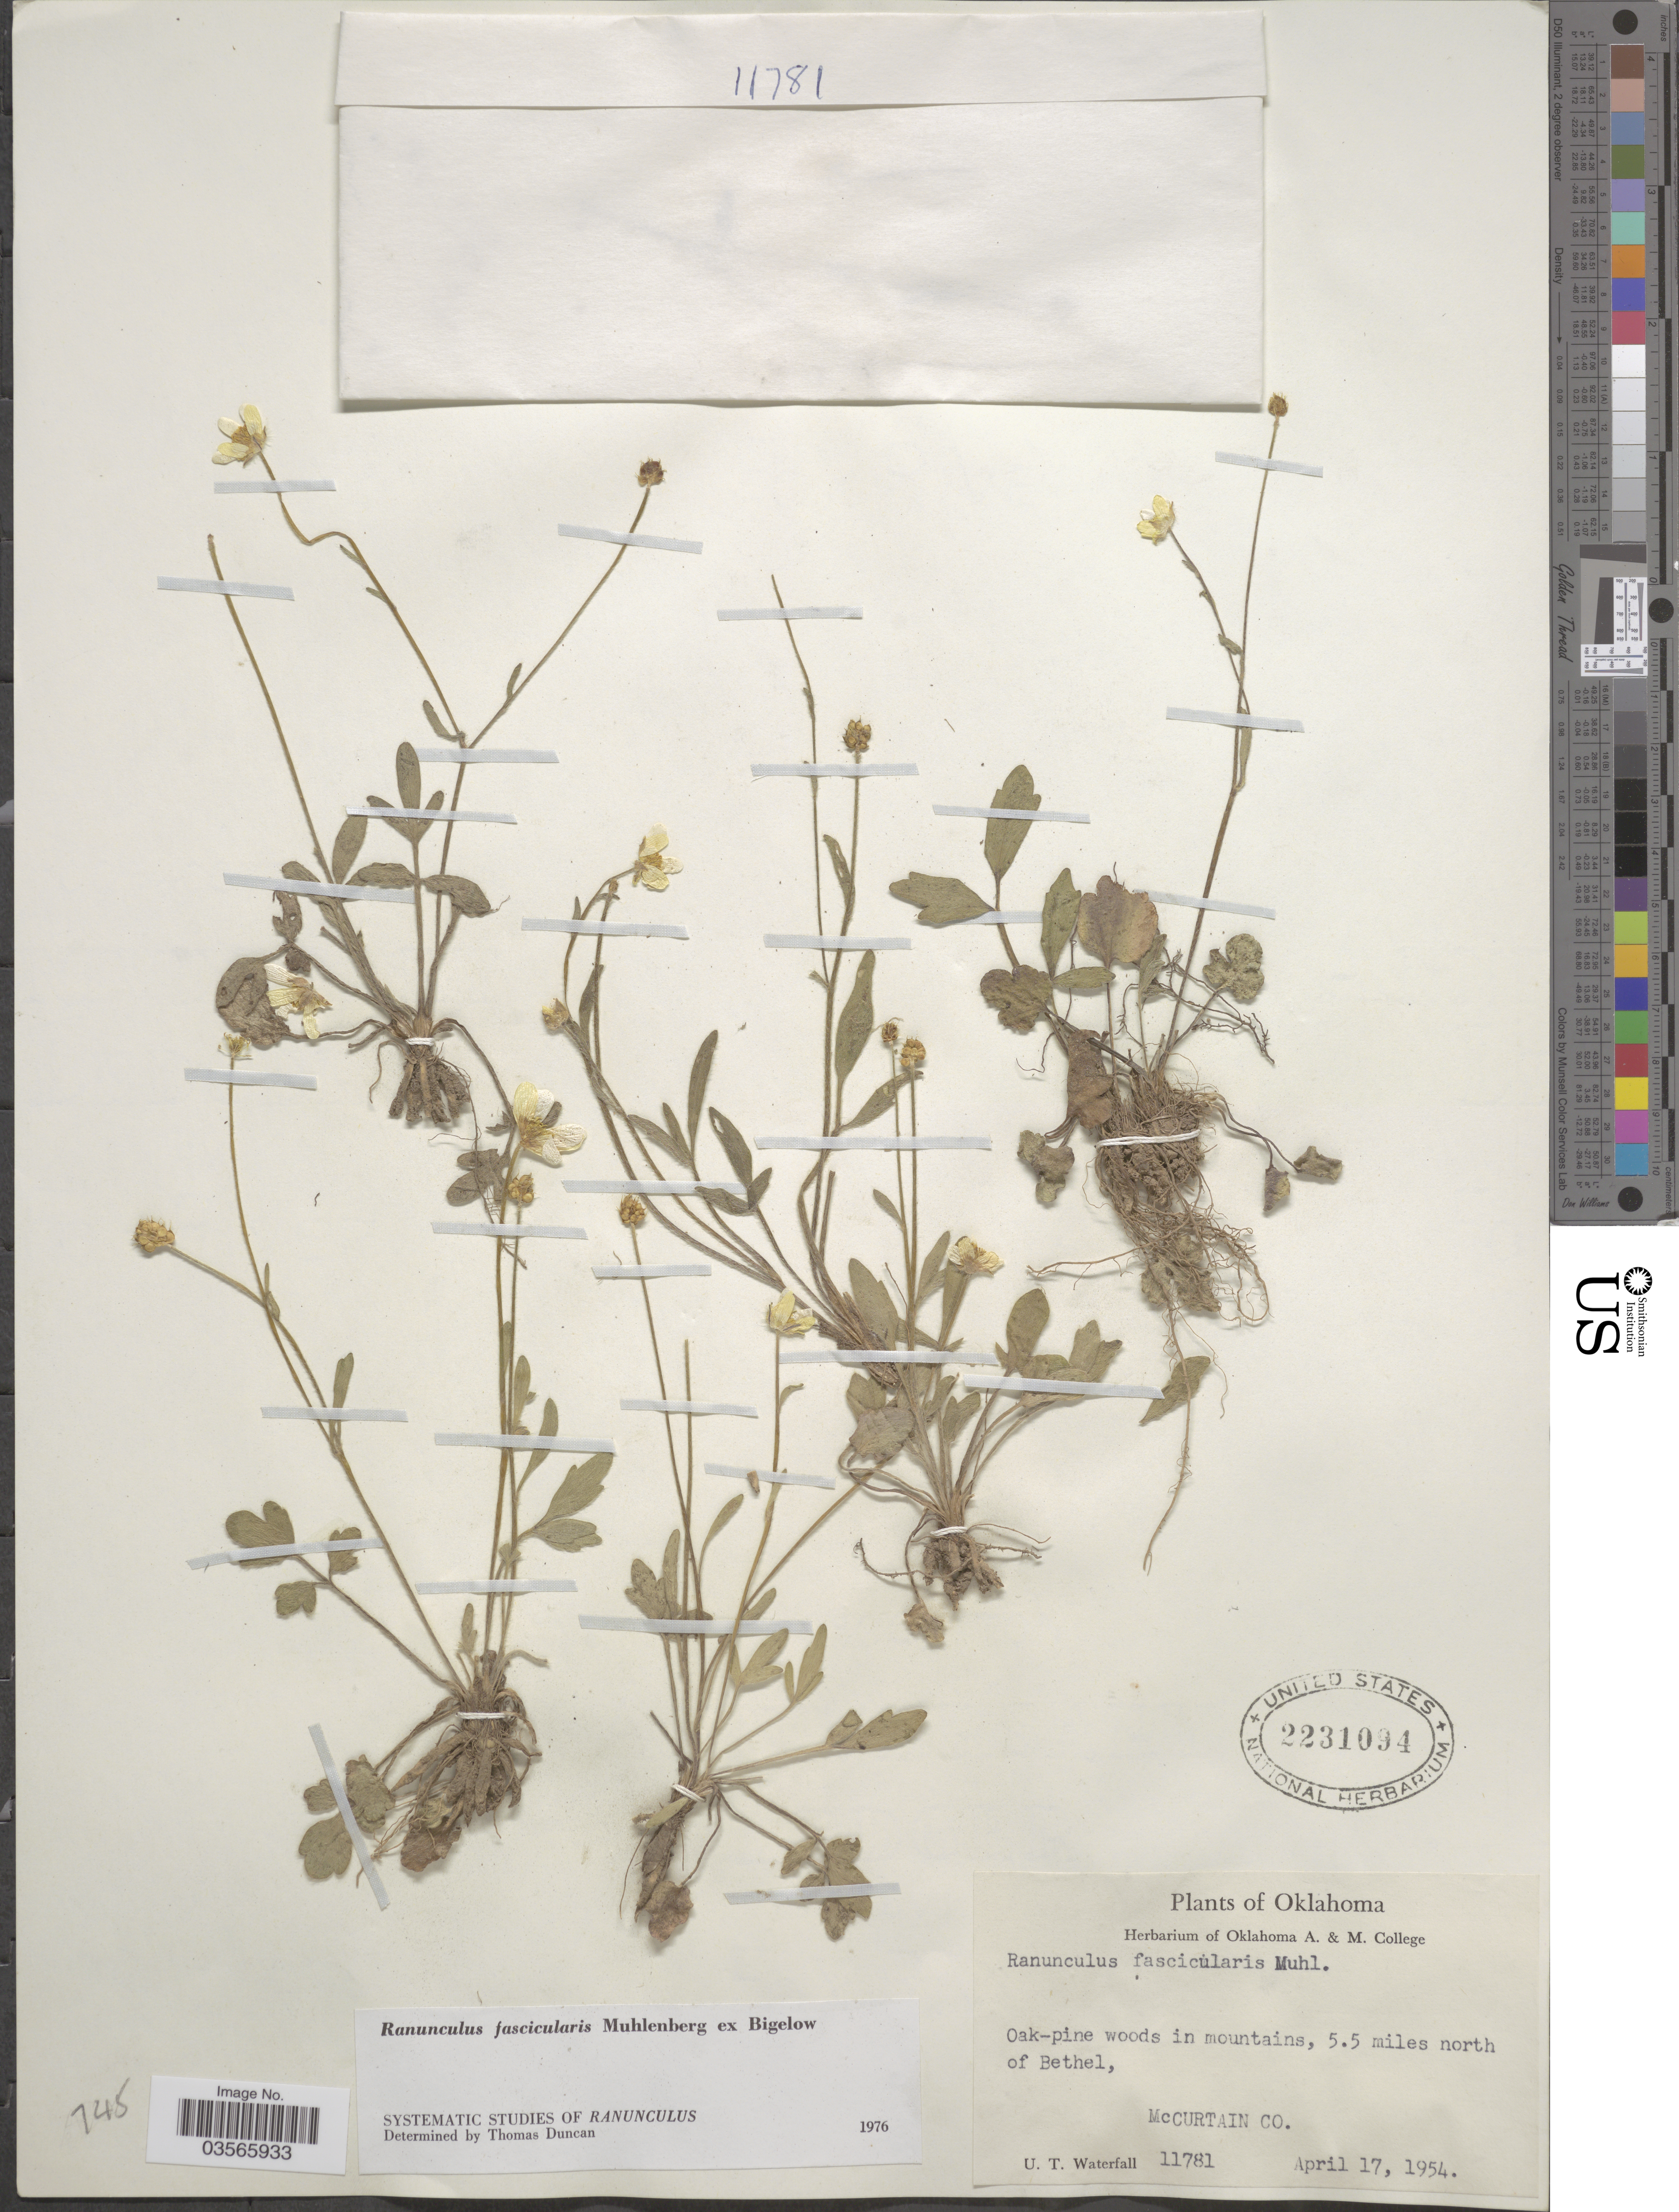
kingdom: Plantae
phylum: Tracheophyta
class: Magnoliopsida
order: Ranunculales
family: Ranunculaceae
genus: Ranunculus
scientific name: Ranunculus fascicularis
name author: Muhl. ex Bigelow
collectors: U. T. Waterfall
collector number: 11781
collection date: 1954-04-17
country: United States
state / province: Oklahoma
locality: Oak-pine woods in mountains, 5.5 miles north of Bethel, McCurtain Co.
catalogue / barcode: US 2231094